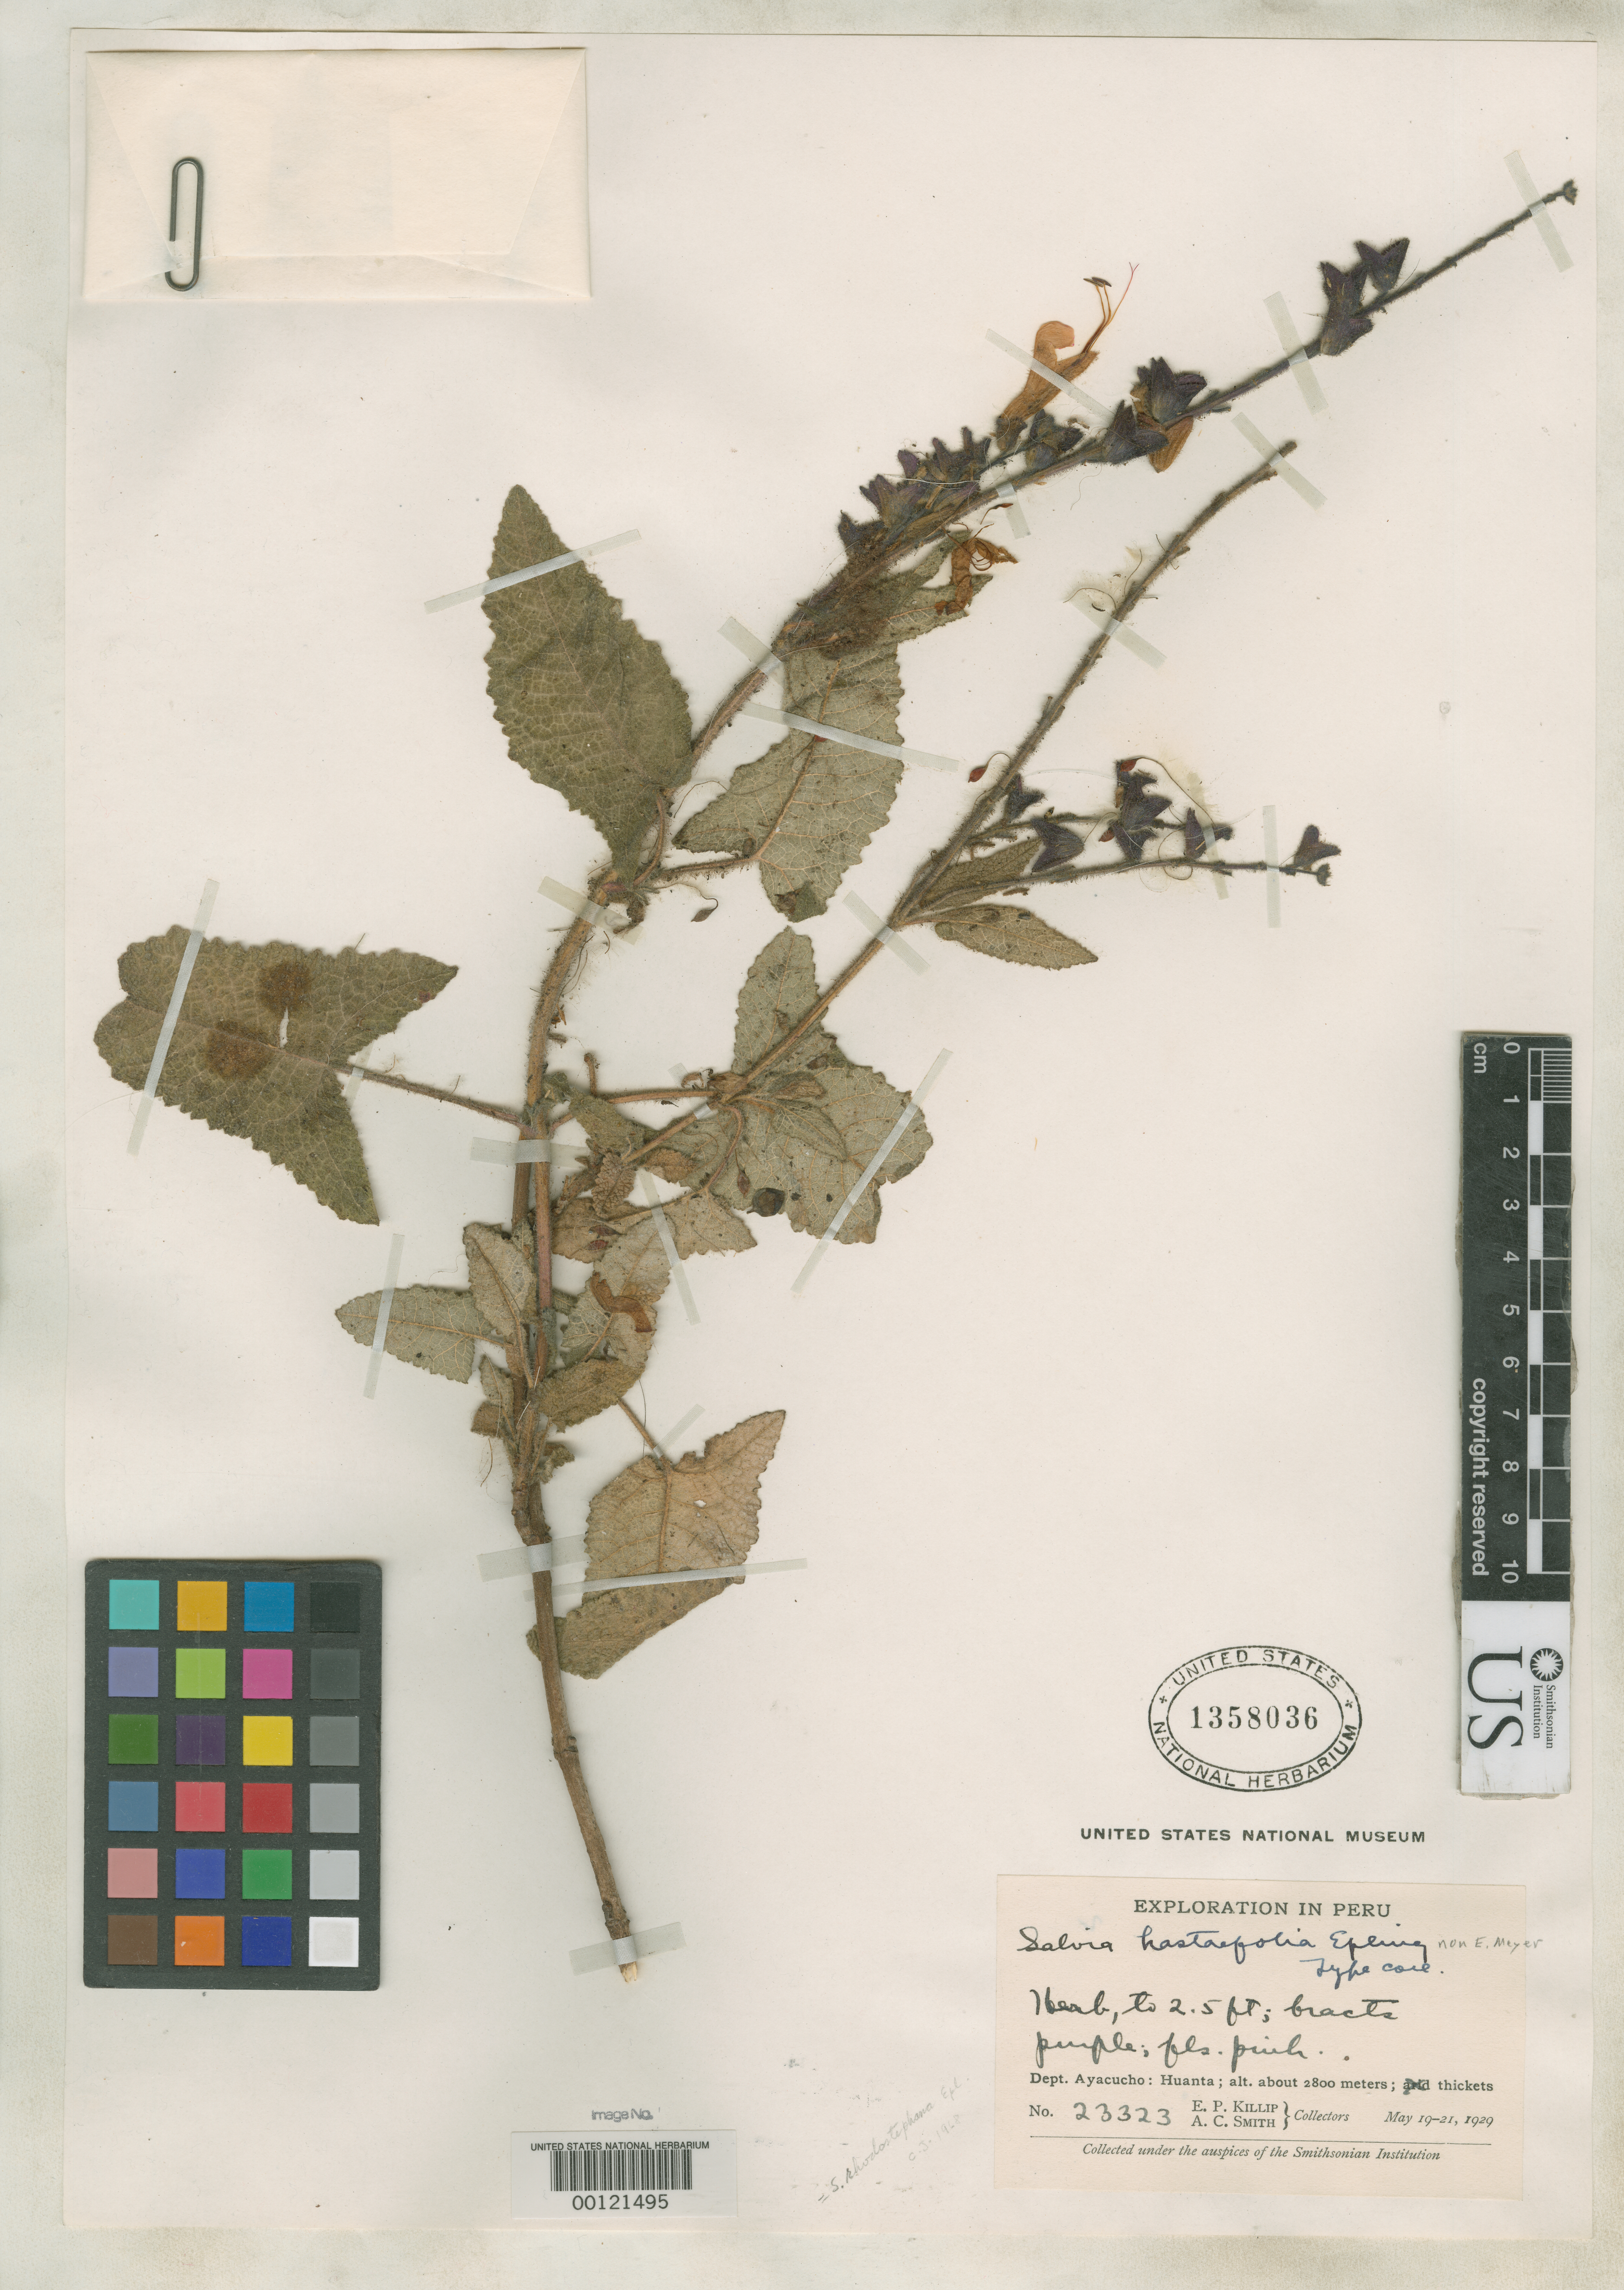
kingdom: Plantae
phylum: Tracheophyta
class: Magnoliopsida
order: Lamiales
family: Lamiaceae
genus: Salvia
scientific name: Salvia hastaefolia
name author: Epling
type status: Isotype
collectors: E. P. Killip & A. C. Smith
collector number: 23323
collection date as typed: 19 May 1929 to 21 May 1929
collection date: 1929-05-19/1929-05-21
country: Peru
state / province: Ayacucho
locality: Huanta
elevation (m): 2800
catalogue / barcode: US 1358036